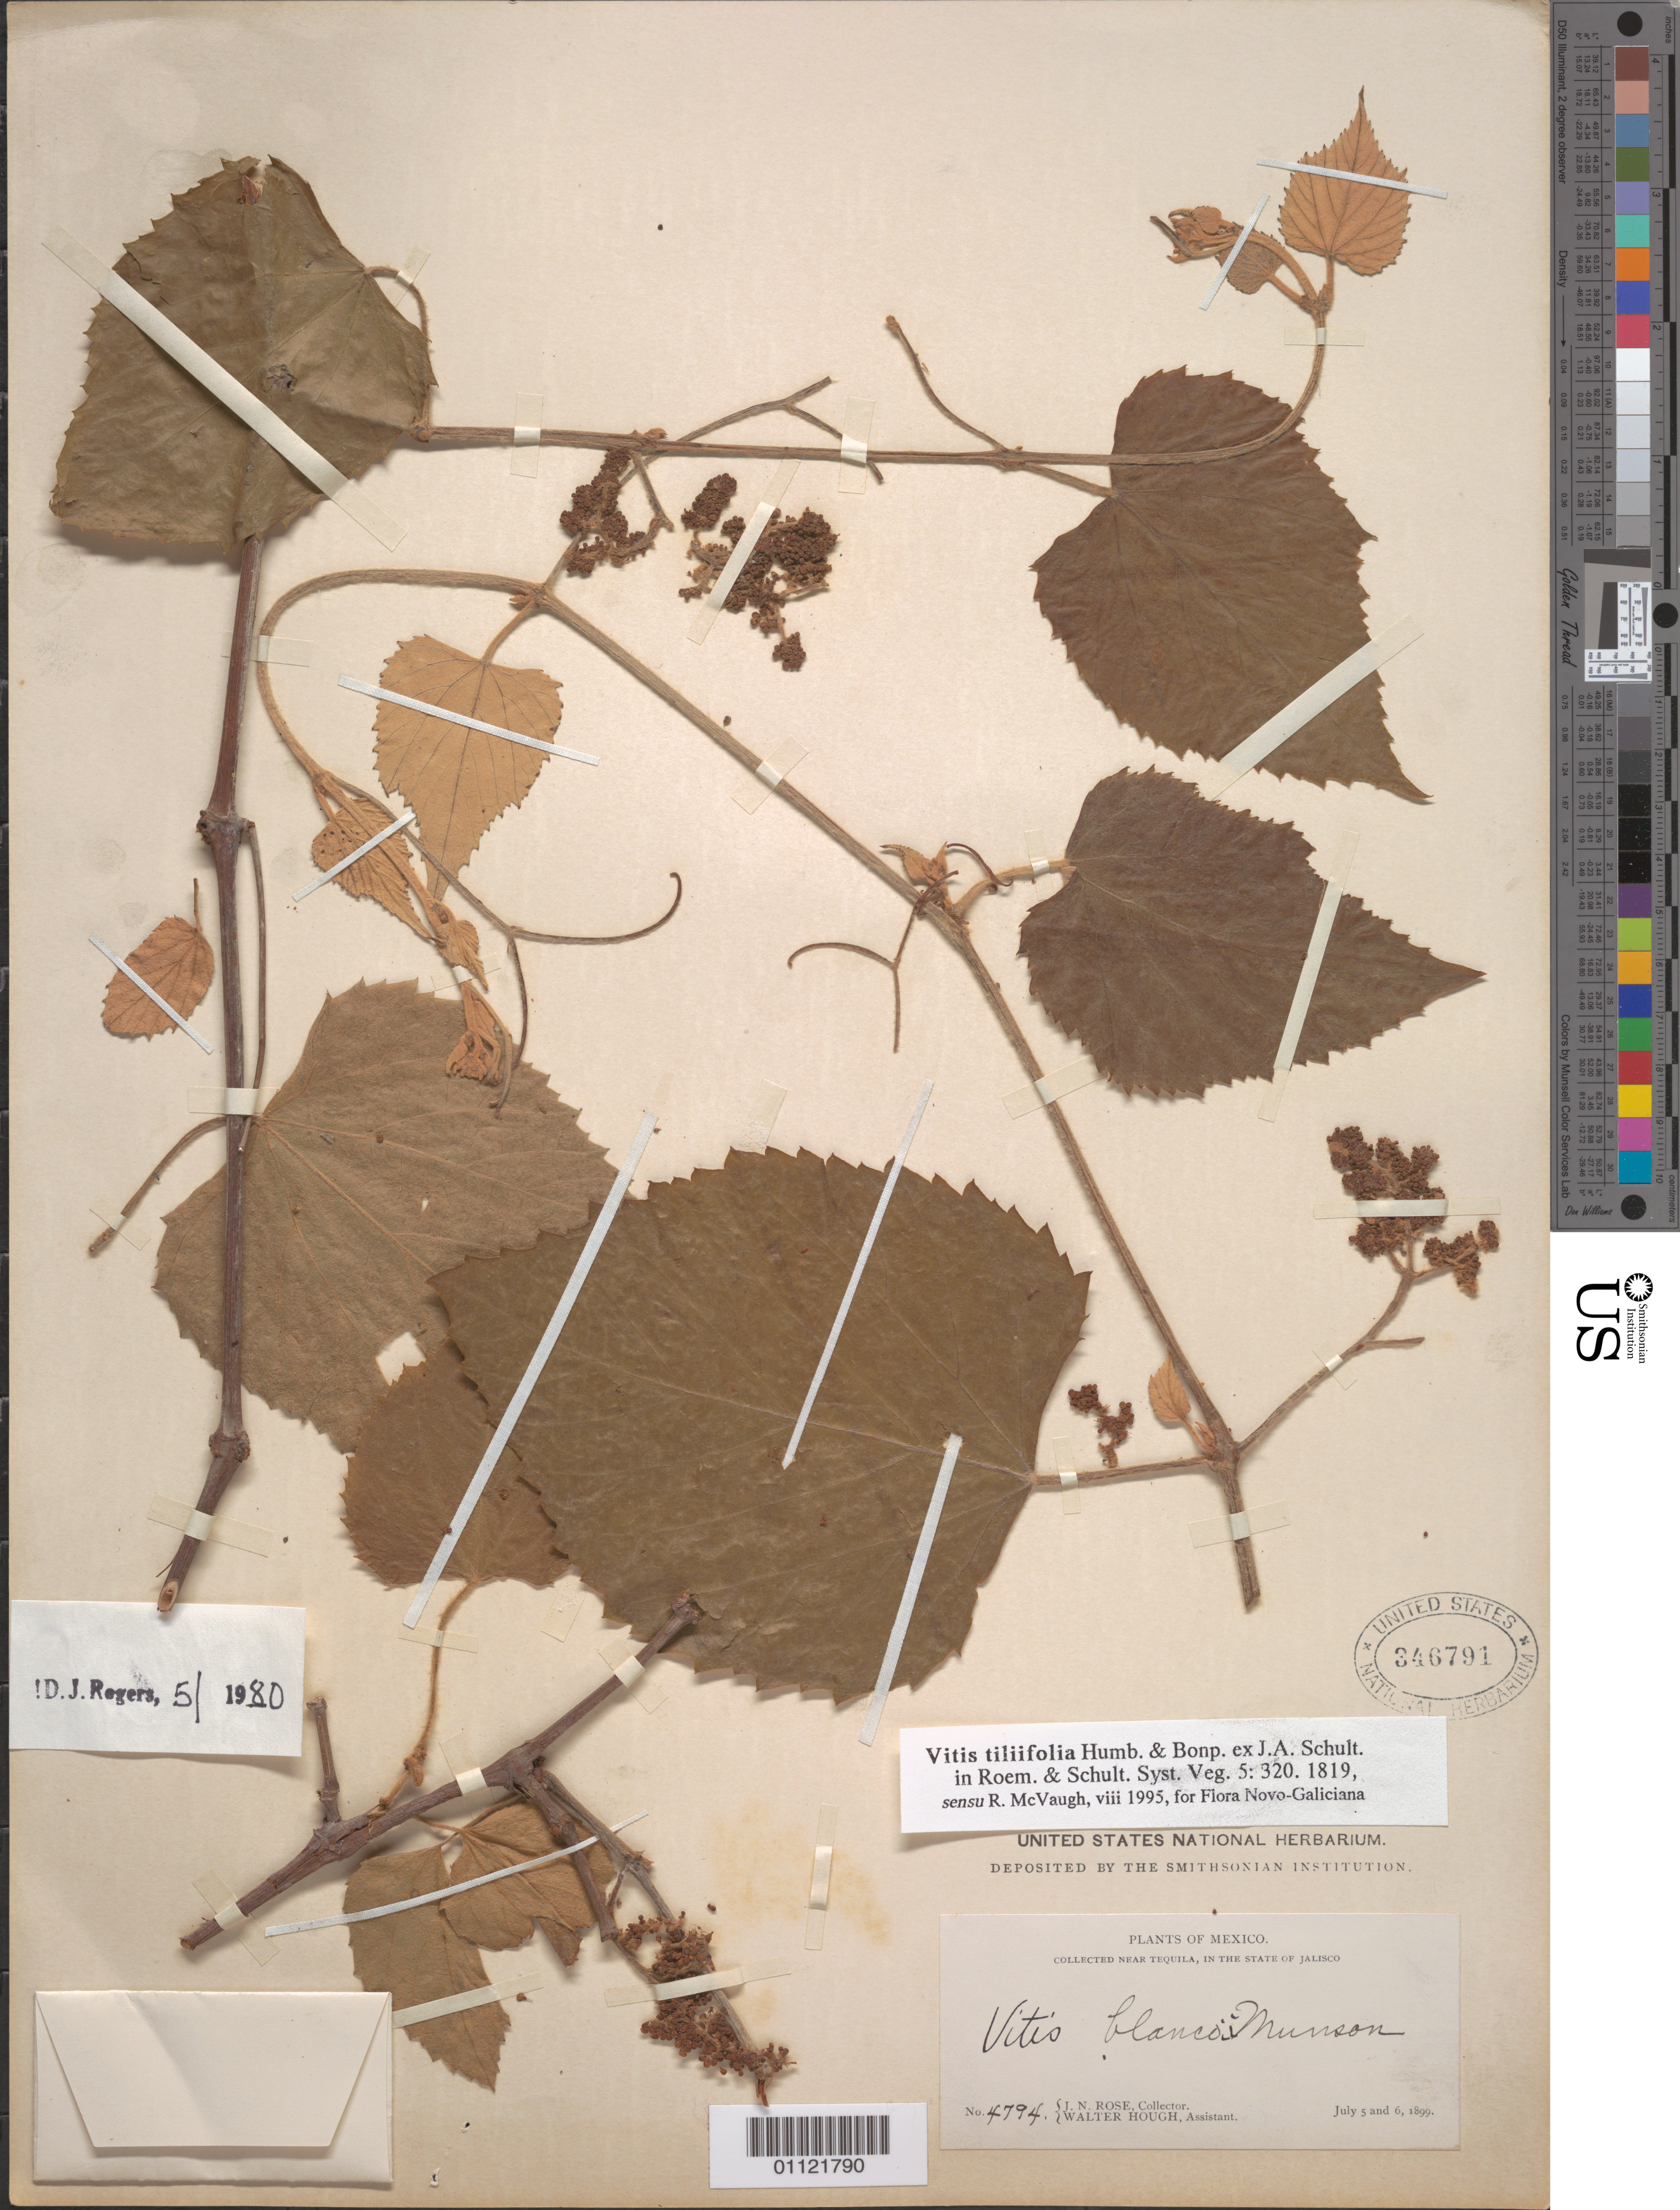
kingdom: Plantae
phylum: Tracheophyta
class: Magnoliopsida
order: Vitales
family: Vitaceae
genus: Vitis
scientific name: Vitis tiliifolia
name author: Humb. & Bonpl. ex Schult.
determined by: McVaugh, R.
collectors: J. N. Rose & W. Hough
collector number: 4794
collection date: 1899-07-05/1899-07-06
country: Mexico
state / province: Jalisco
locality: Near Tequila.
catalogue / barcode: US 346791